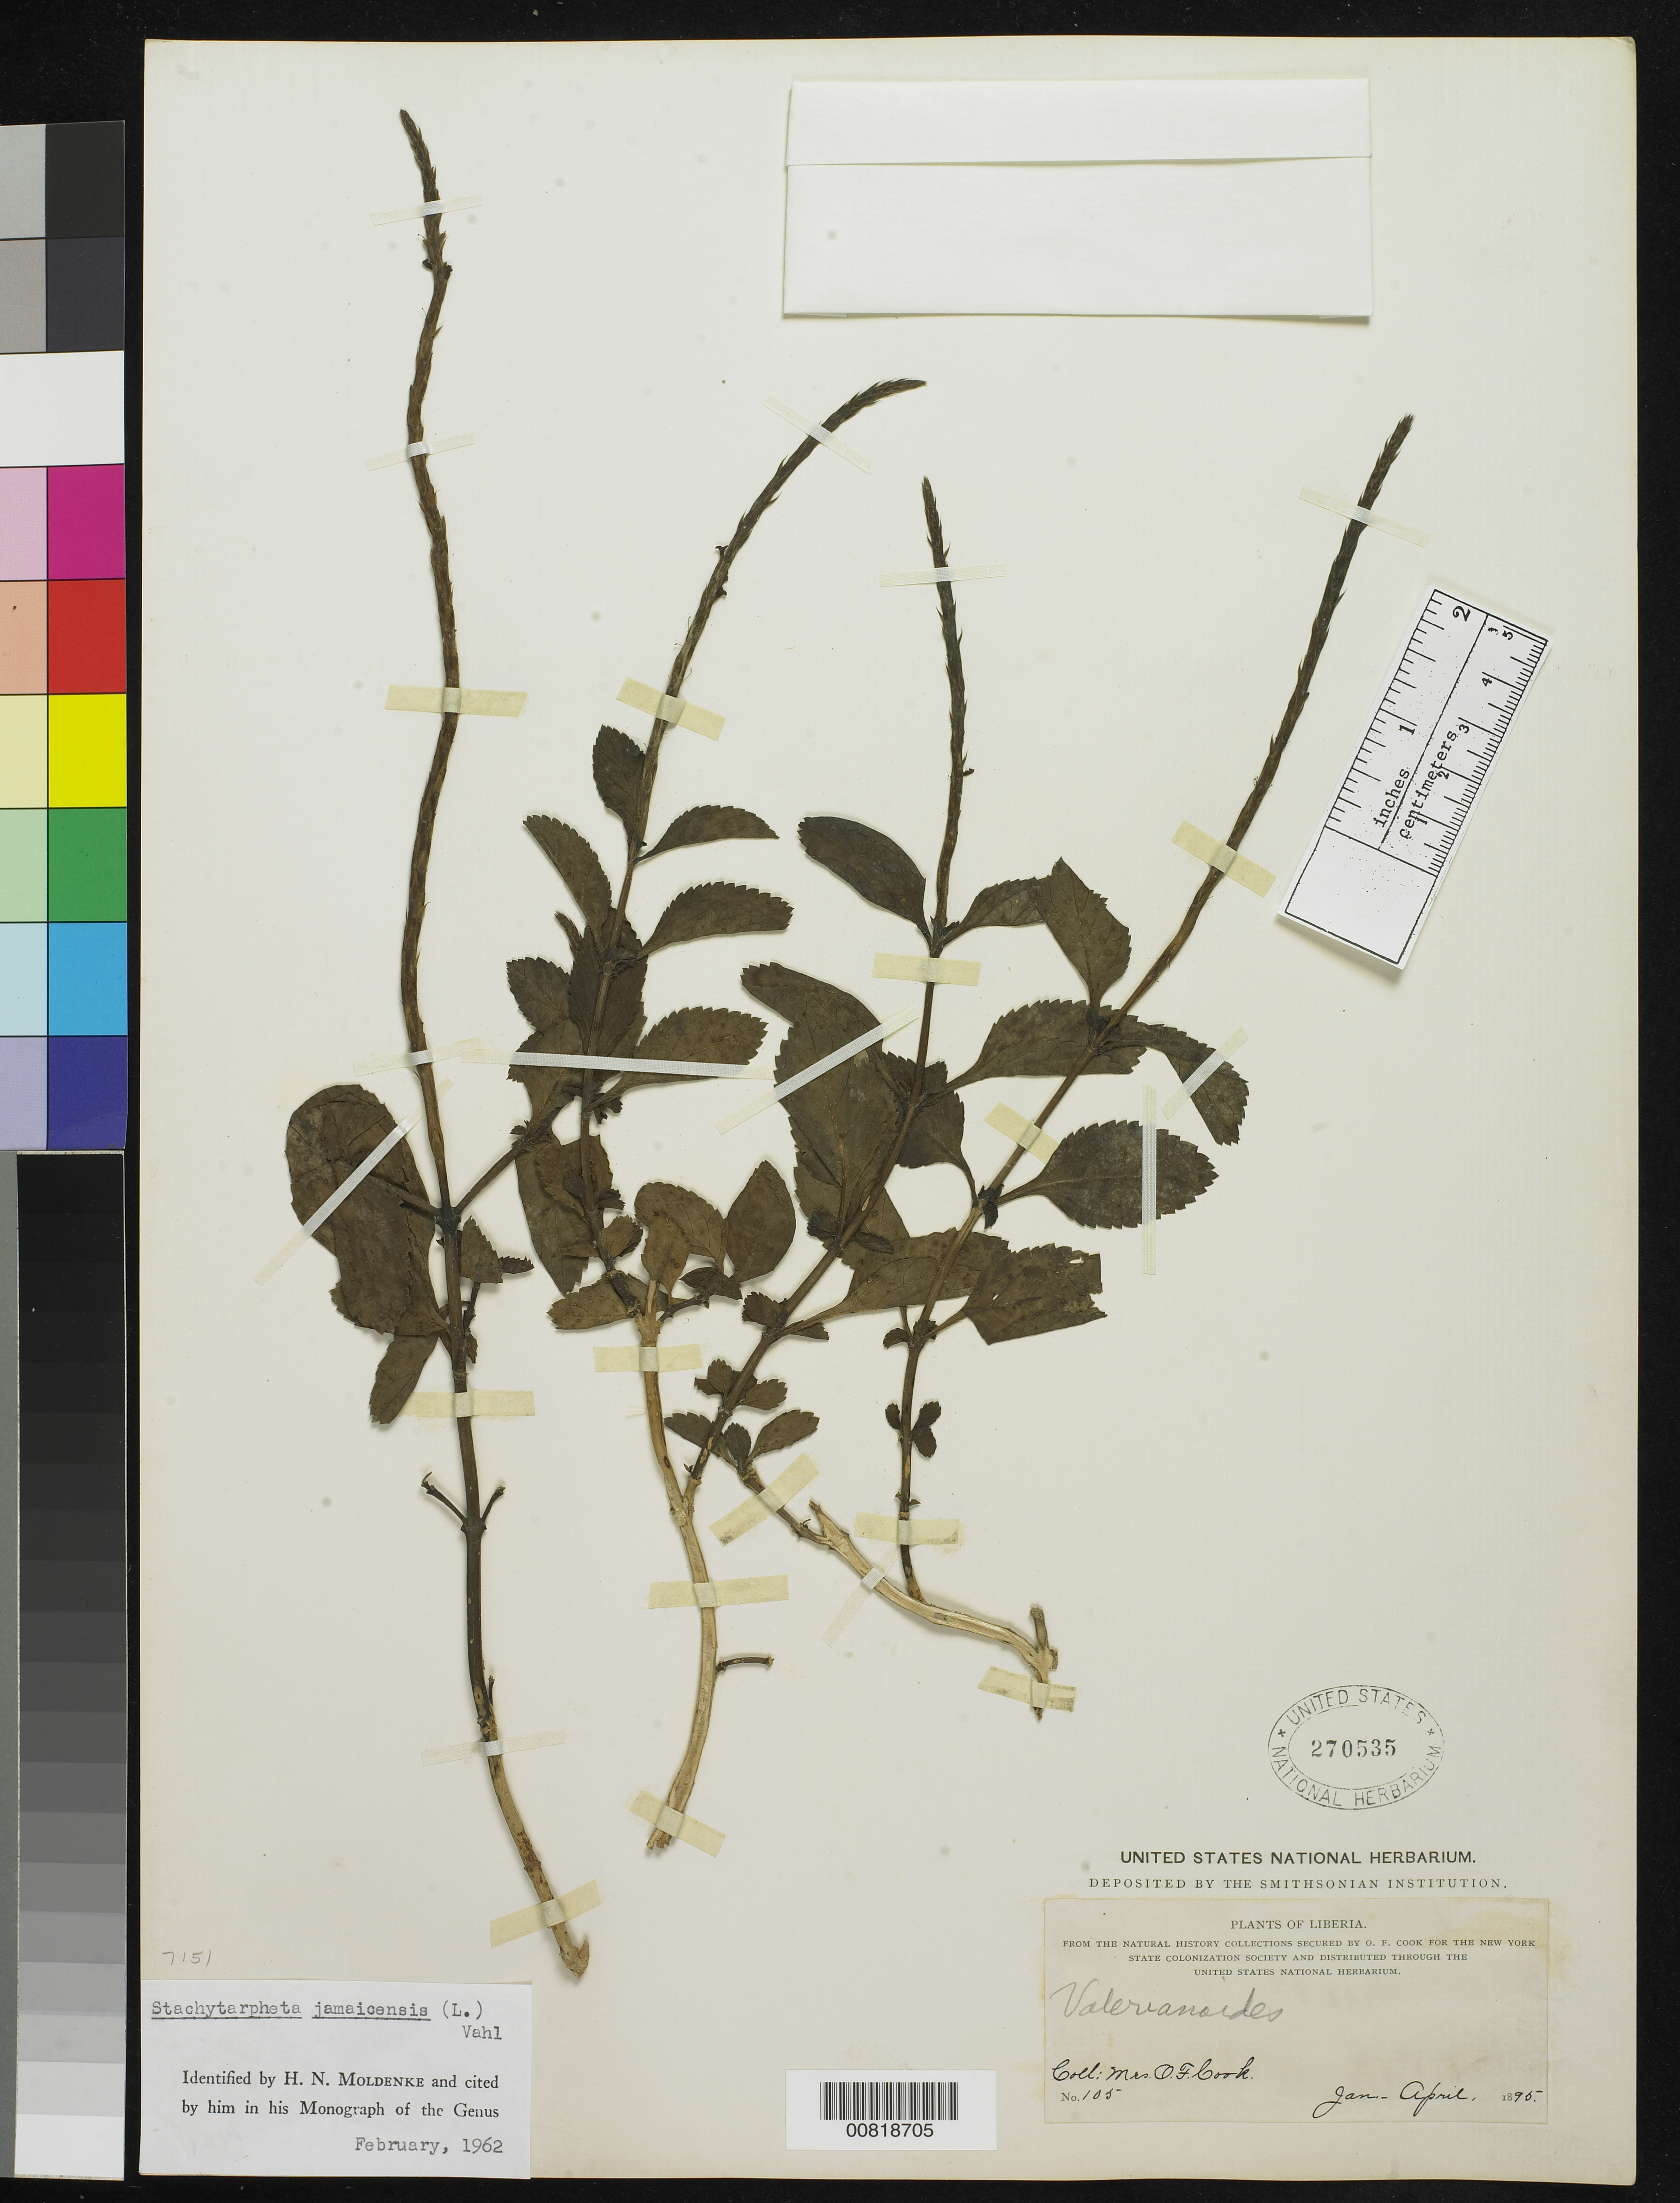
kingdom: Plantae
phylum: Tracheophyta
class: Magnoliopsida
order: Lamiales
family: Verbenaceae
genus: Stachytarpheta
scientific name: Stachytarpheta jamaicensis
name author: (L.) Vahl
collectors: Alice C. Cook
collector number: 105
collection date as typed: Jan 1895 to -- Apr 1895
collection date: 1895-01/1895-04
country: Liberia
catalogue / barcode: US 270535